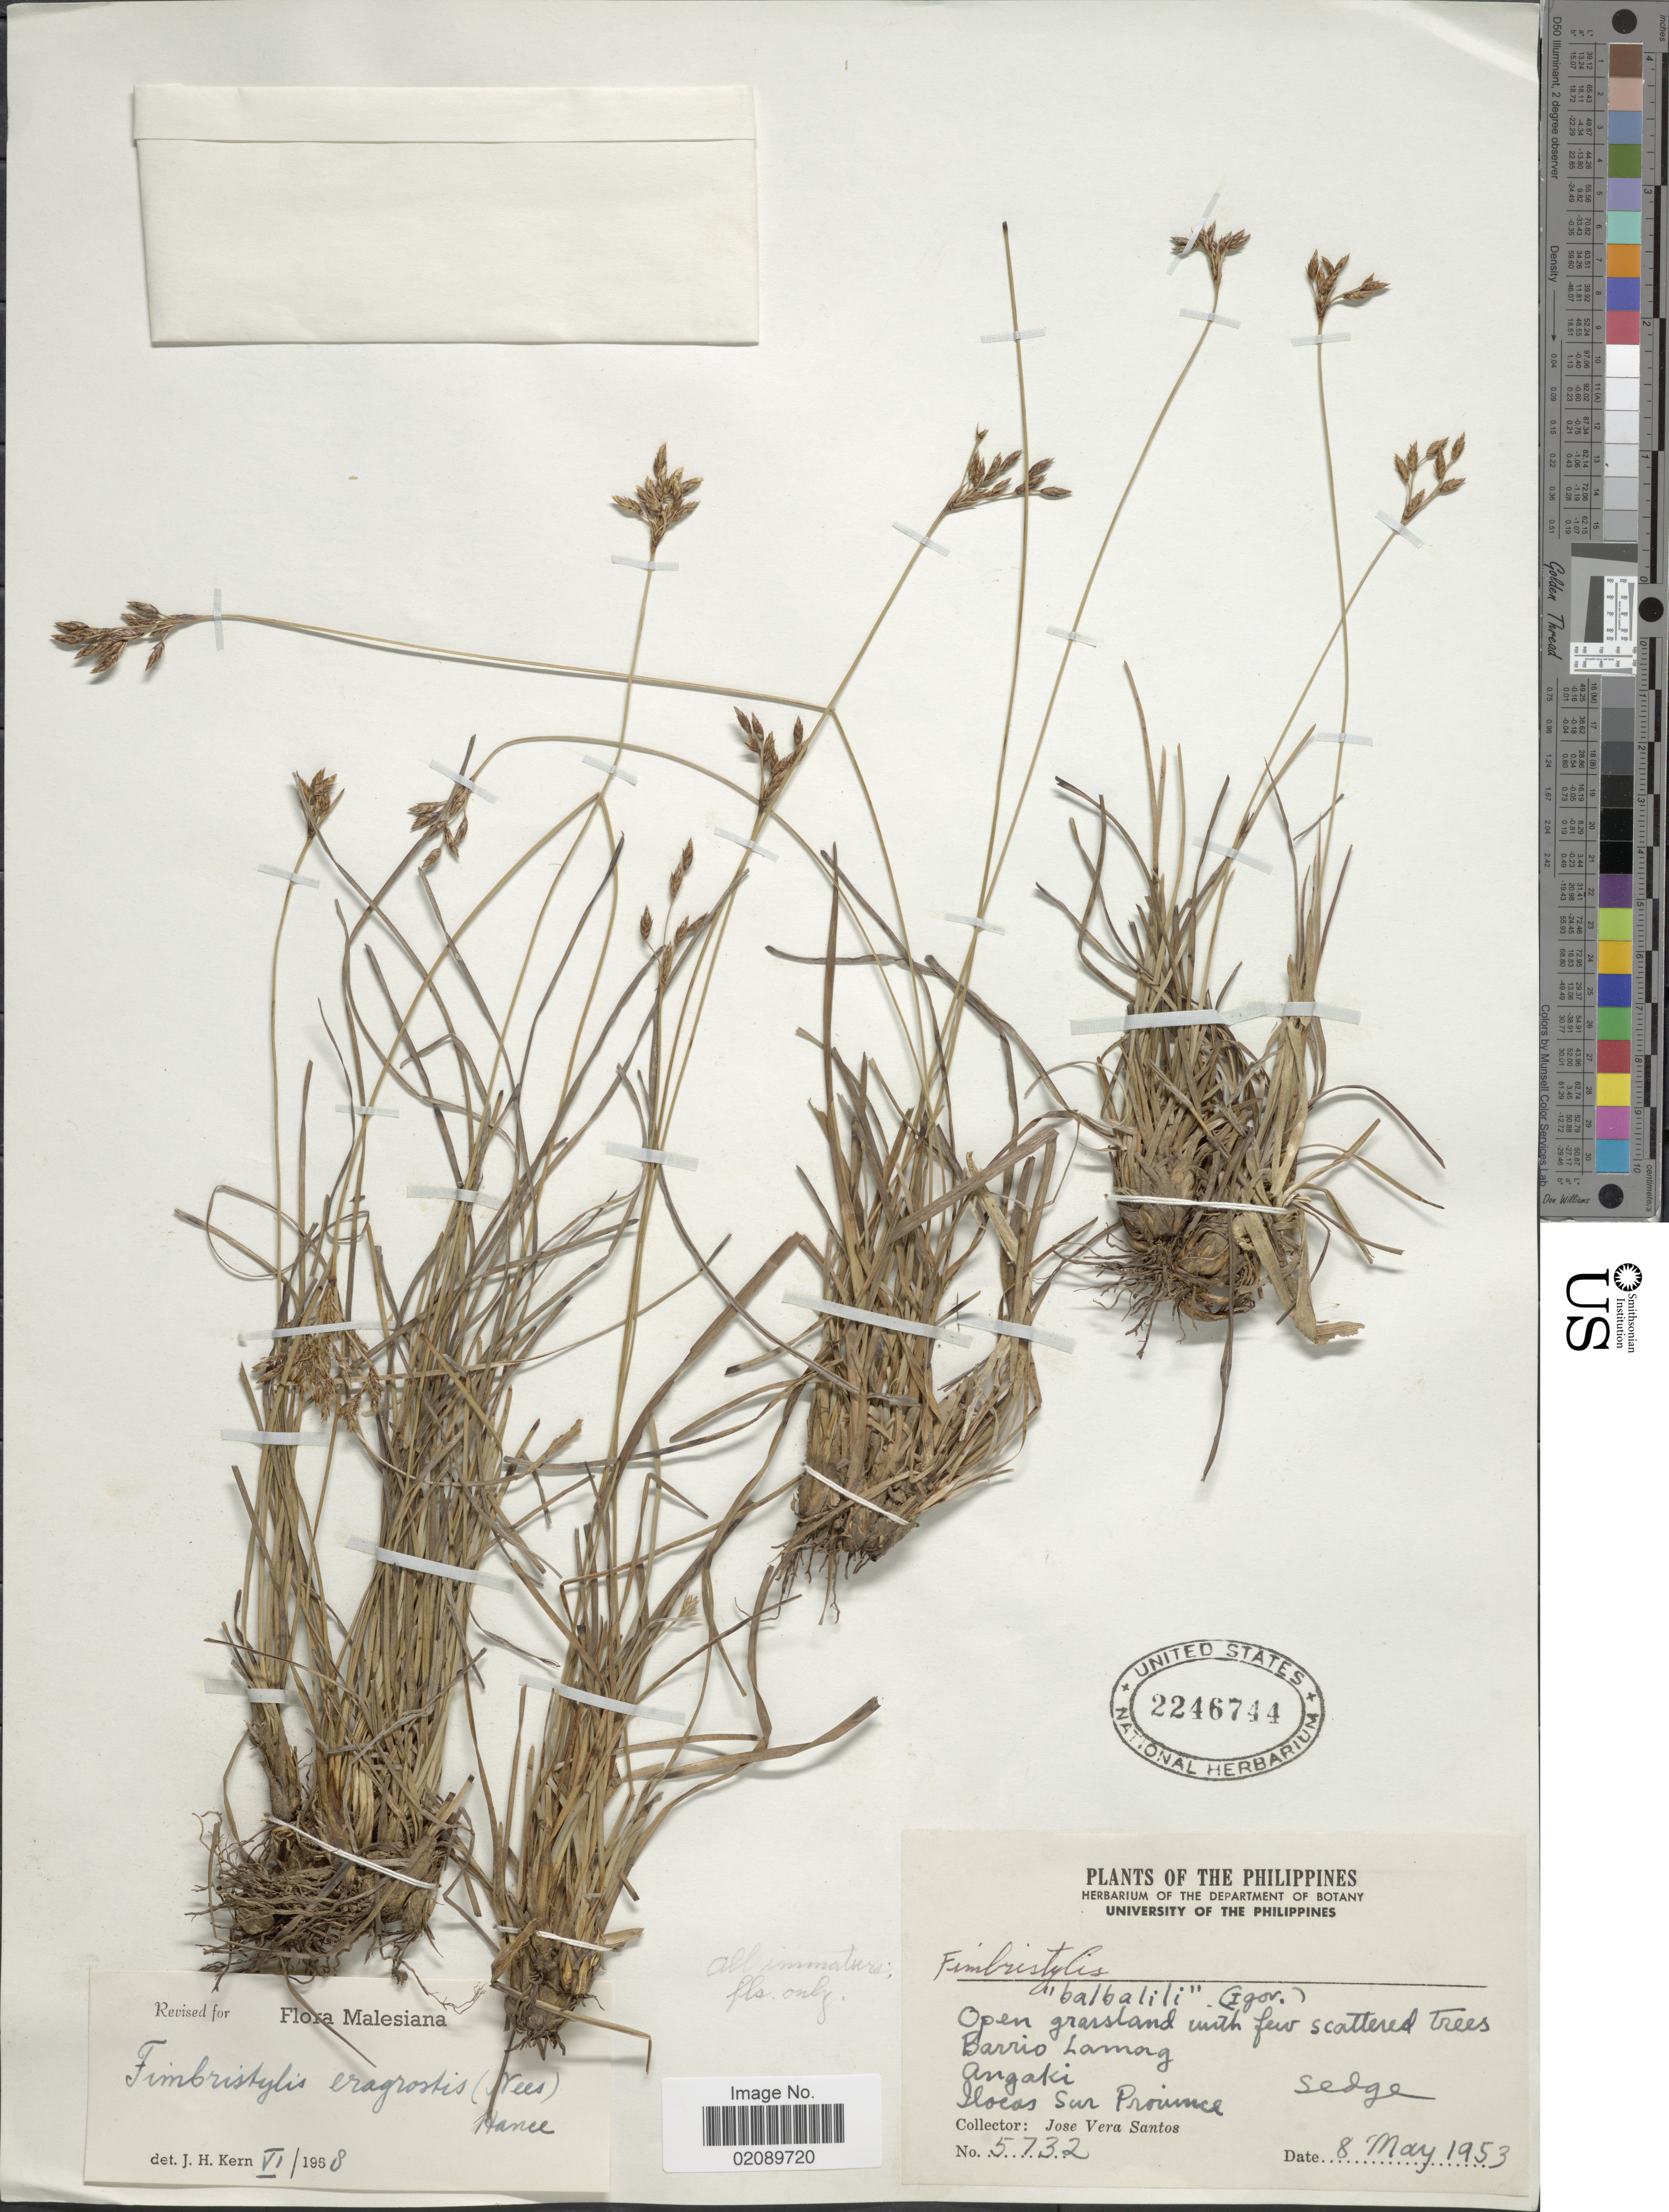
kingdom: Plantae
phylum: Tracheophyta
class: Liliopsida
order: Poales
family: Cyperaceae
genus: Fimbristylis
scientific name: Fimbristylis eragrostis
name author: (Nees) Hance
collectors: J. Santos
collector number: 5732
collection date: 1953-05-08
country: Philippines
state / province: Ilocos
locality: Barrio Lamarg, Angaki, Ilocos Sur Province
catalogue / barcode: US 2246744